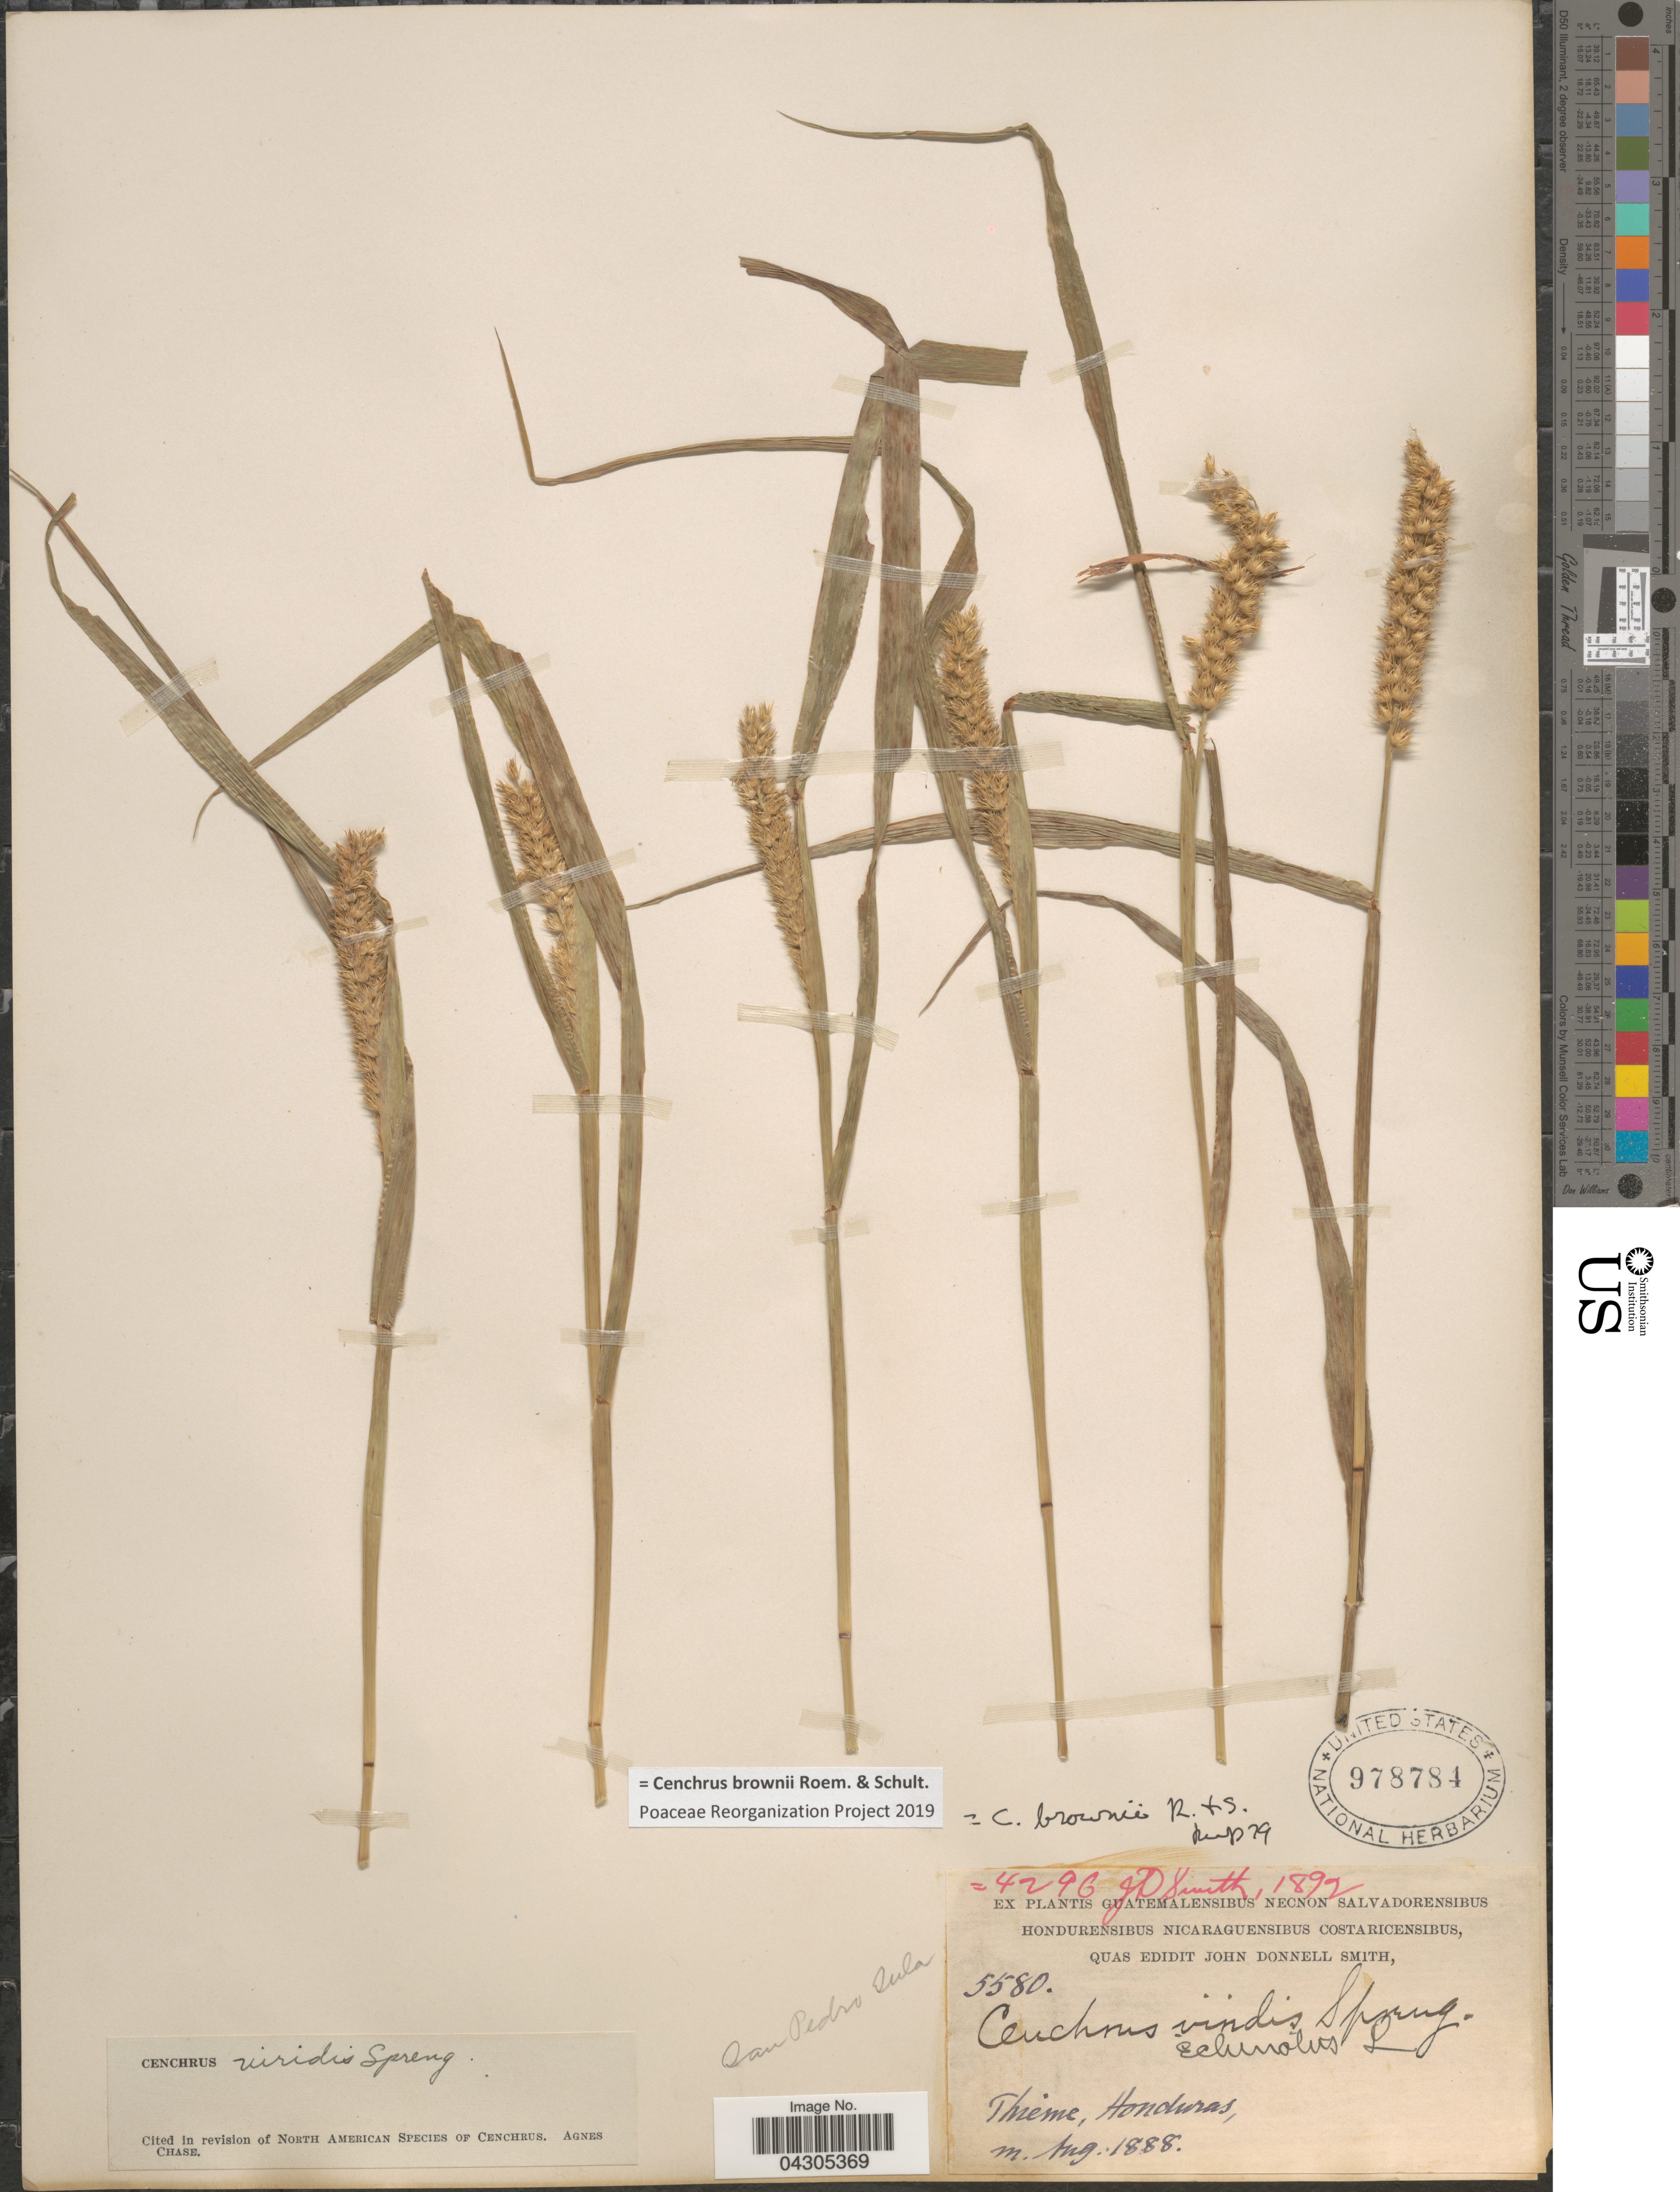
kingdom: Plantae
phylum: Tracheophyta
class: Liliopsida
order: Poales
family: Poaceae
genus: Cenchrus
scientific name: Cenchrus brownii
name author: Roem. & Schult.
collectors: Thieme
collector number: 5580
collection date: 1888-08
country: Honduras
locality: San Pedro Sula.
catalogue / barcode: US 978784